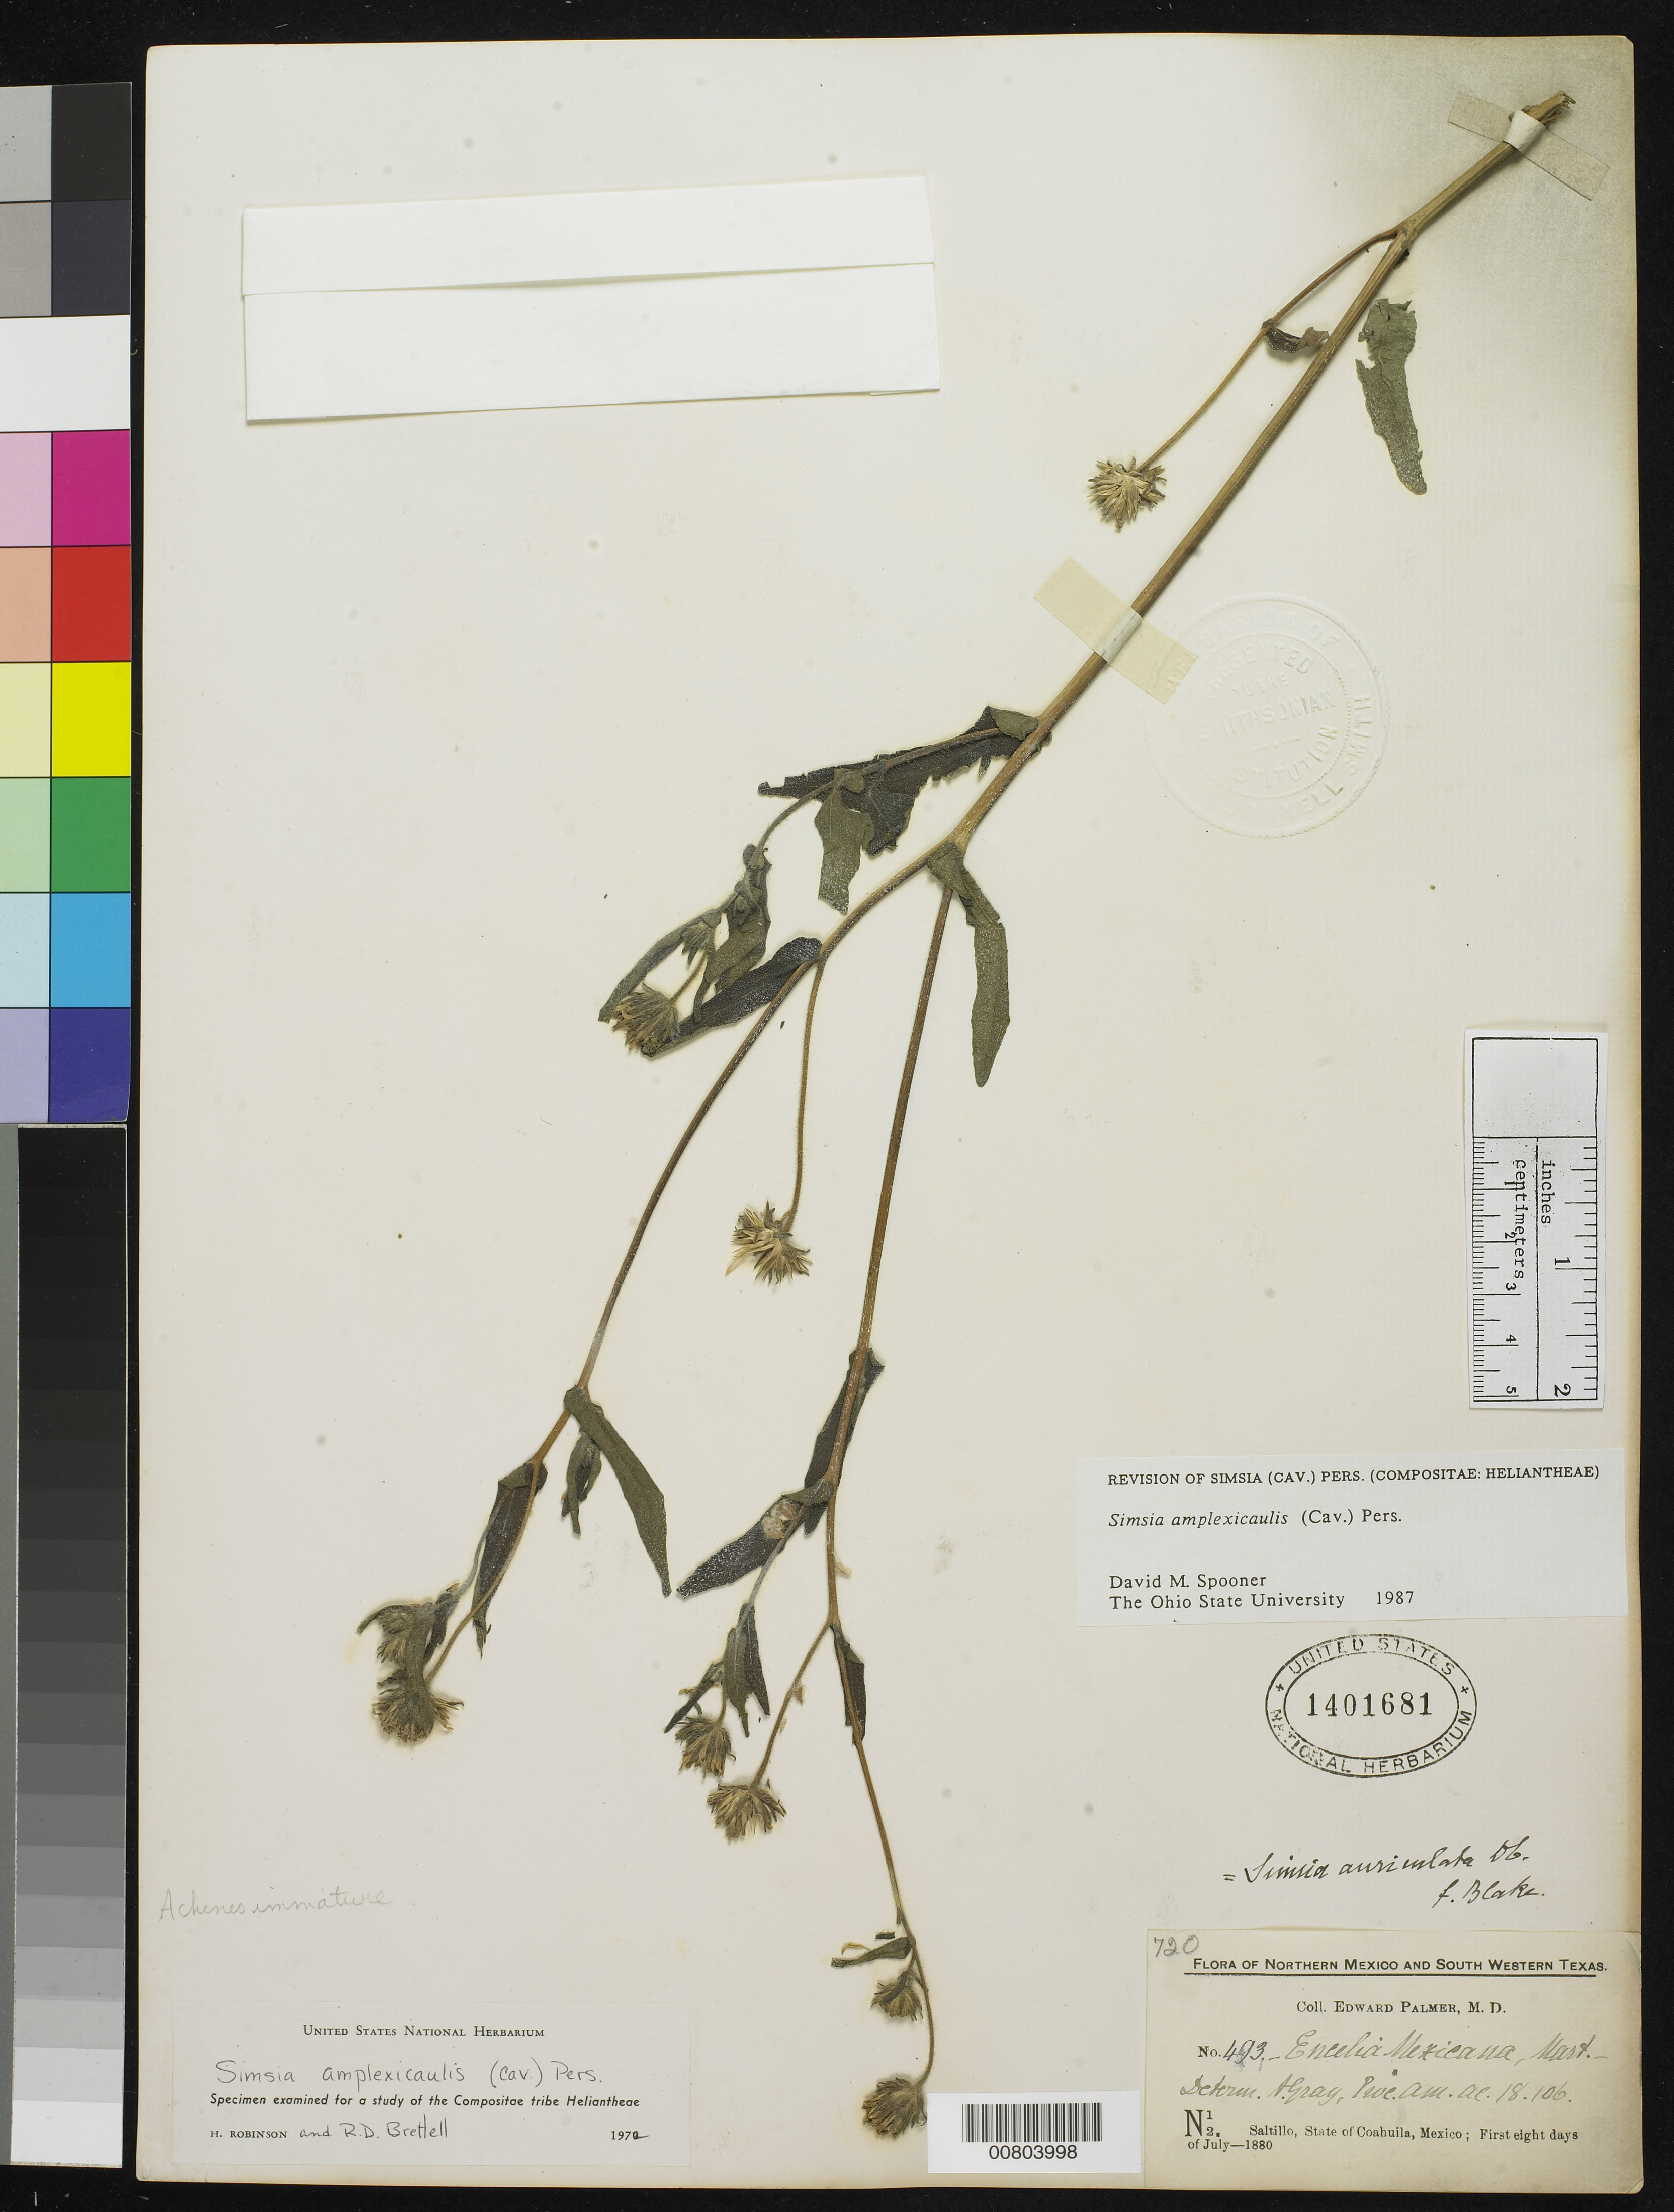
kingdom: Plantae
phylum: Tracheophyta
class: Magnoliopsida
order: Asterales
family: Asteraceae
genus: Simsia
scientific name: Simsia amplexicaulis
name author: (Cav.) Pers.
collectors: E. Palmer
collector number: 493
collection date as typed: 01 Jul 1880 to 08 Jul 1880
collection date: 1880-07-01/1880-07-08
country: Mexico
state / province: Coahuila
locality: N12. Saltillo, Coahuila.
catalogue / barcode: US 1401681